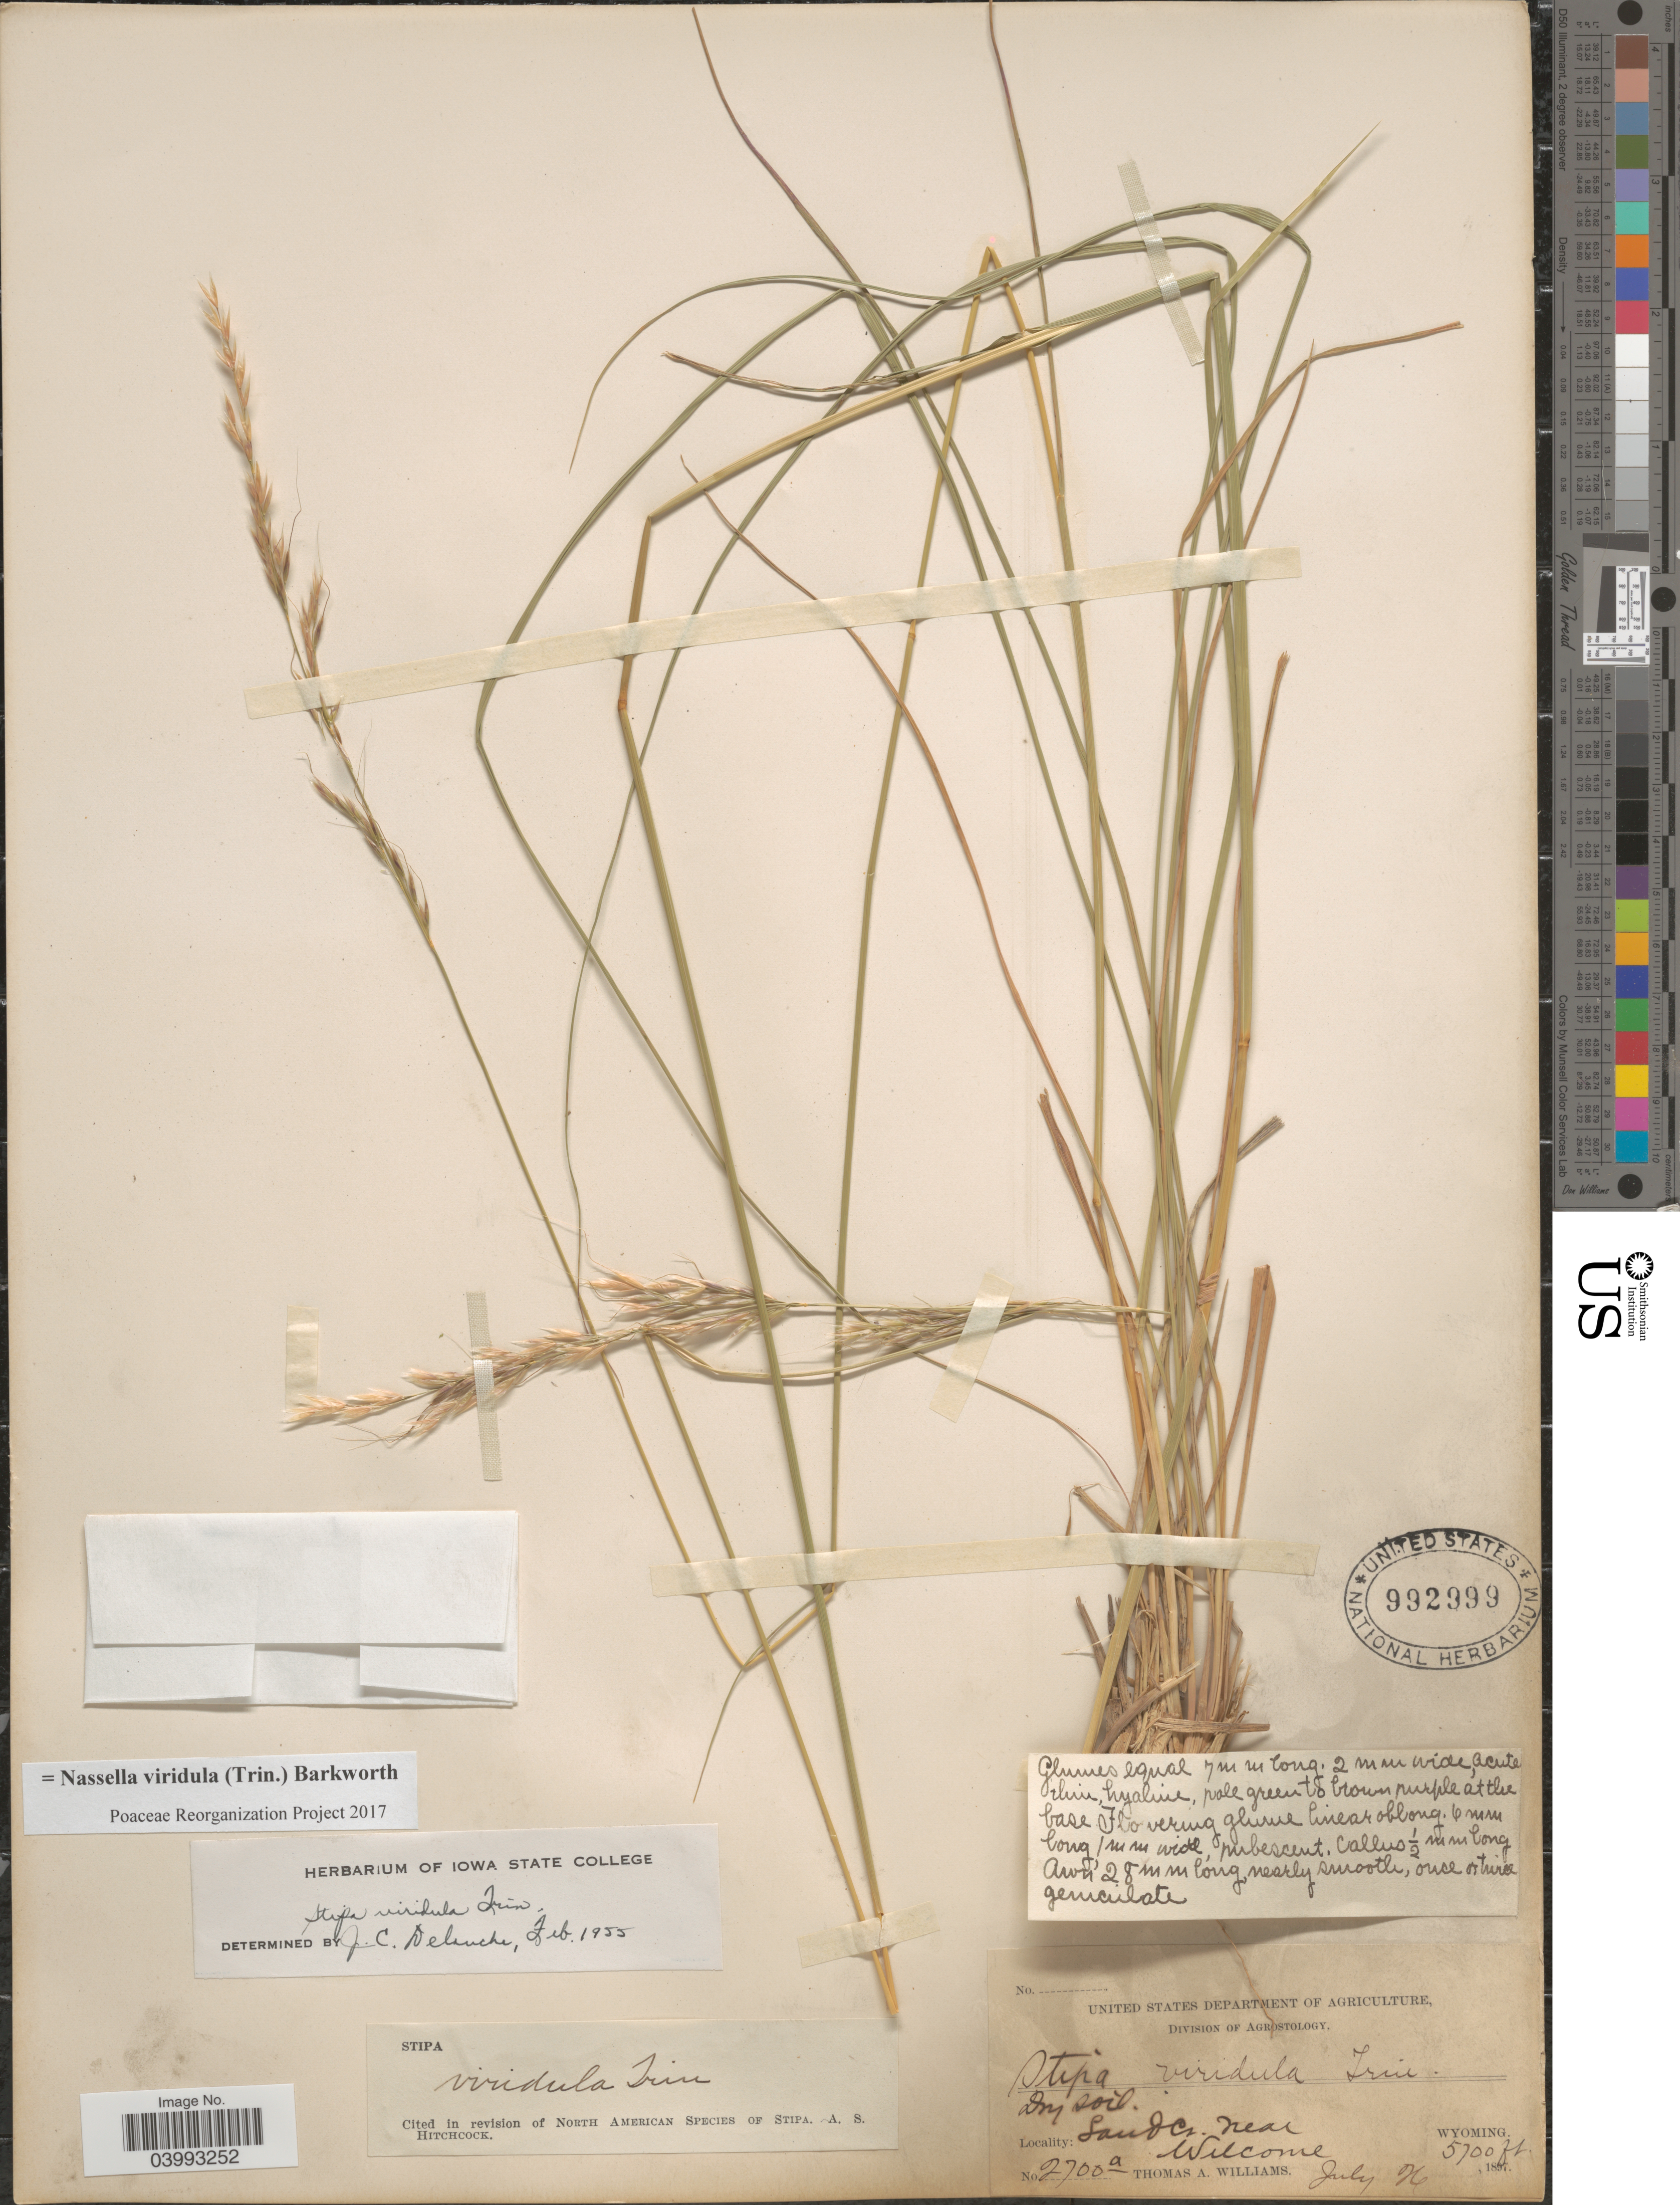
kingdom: Plantae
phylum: Tracheophyta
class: Liliopsida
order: Poales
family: Poaceae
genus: Nassella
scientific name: Nassella viridula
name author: (Trin.) Barkworth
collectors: T. A. Williams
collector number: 2700a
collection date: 1897-07-26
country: United States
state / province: Wyoming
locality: Sand Cr. near Welcome.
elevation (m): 1737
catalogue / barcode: US 992999